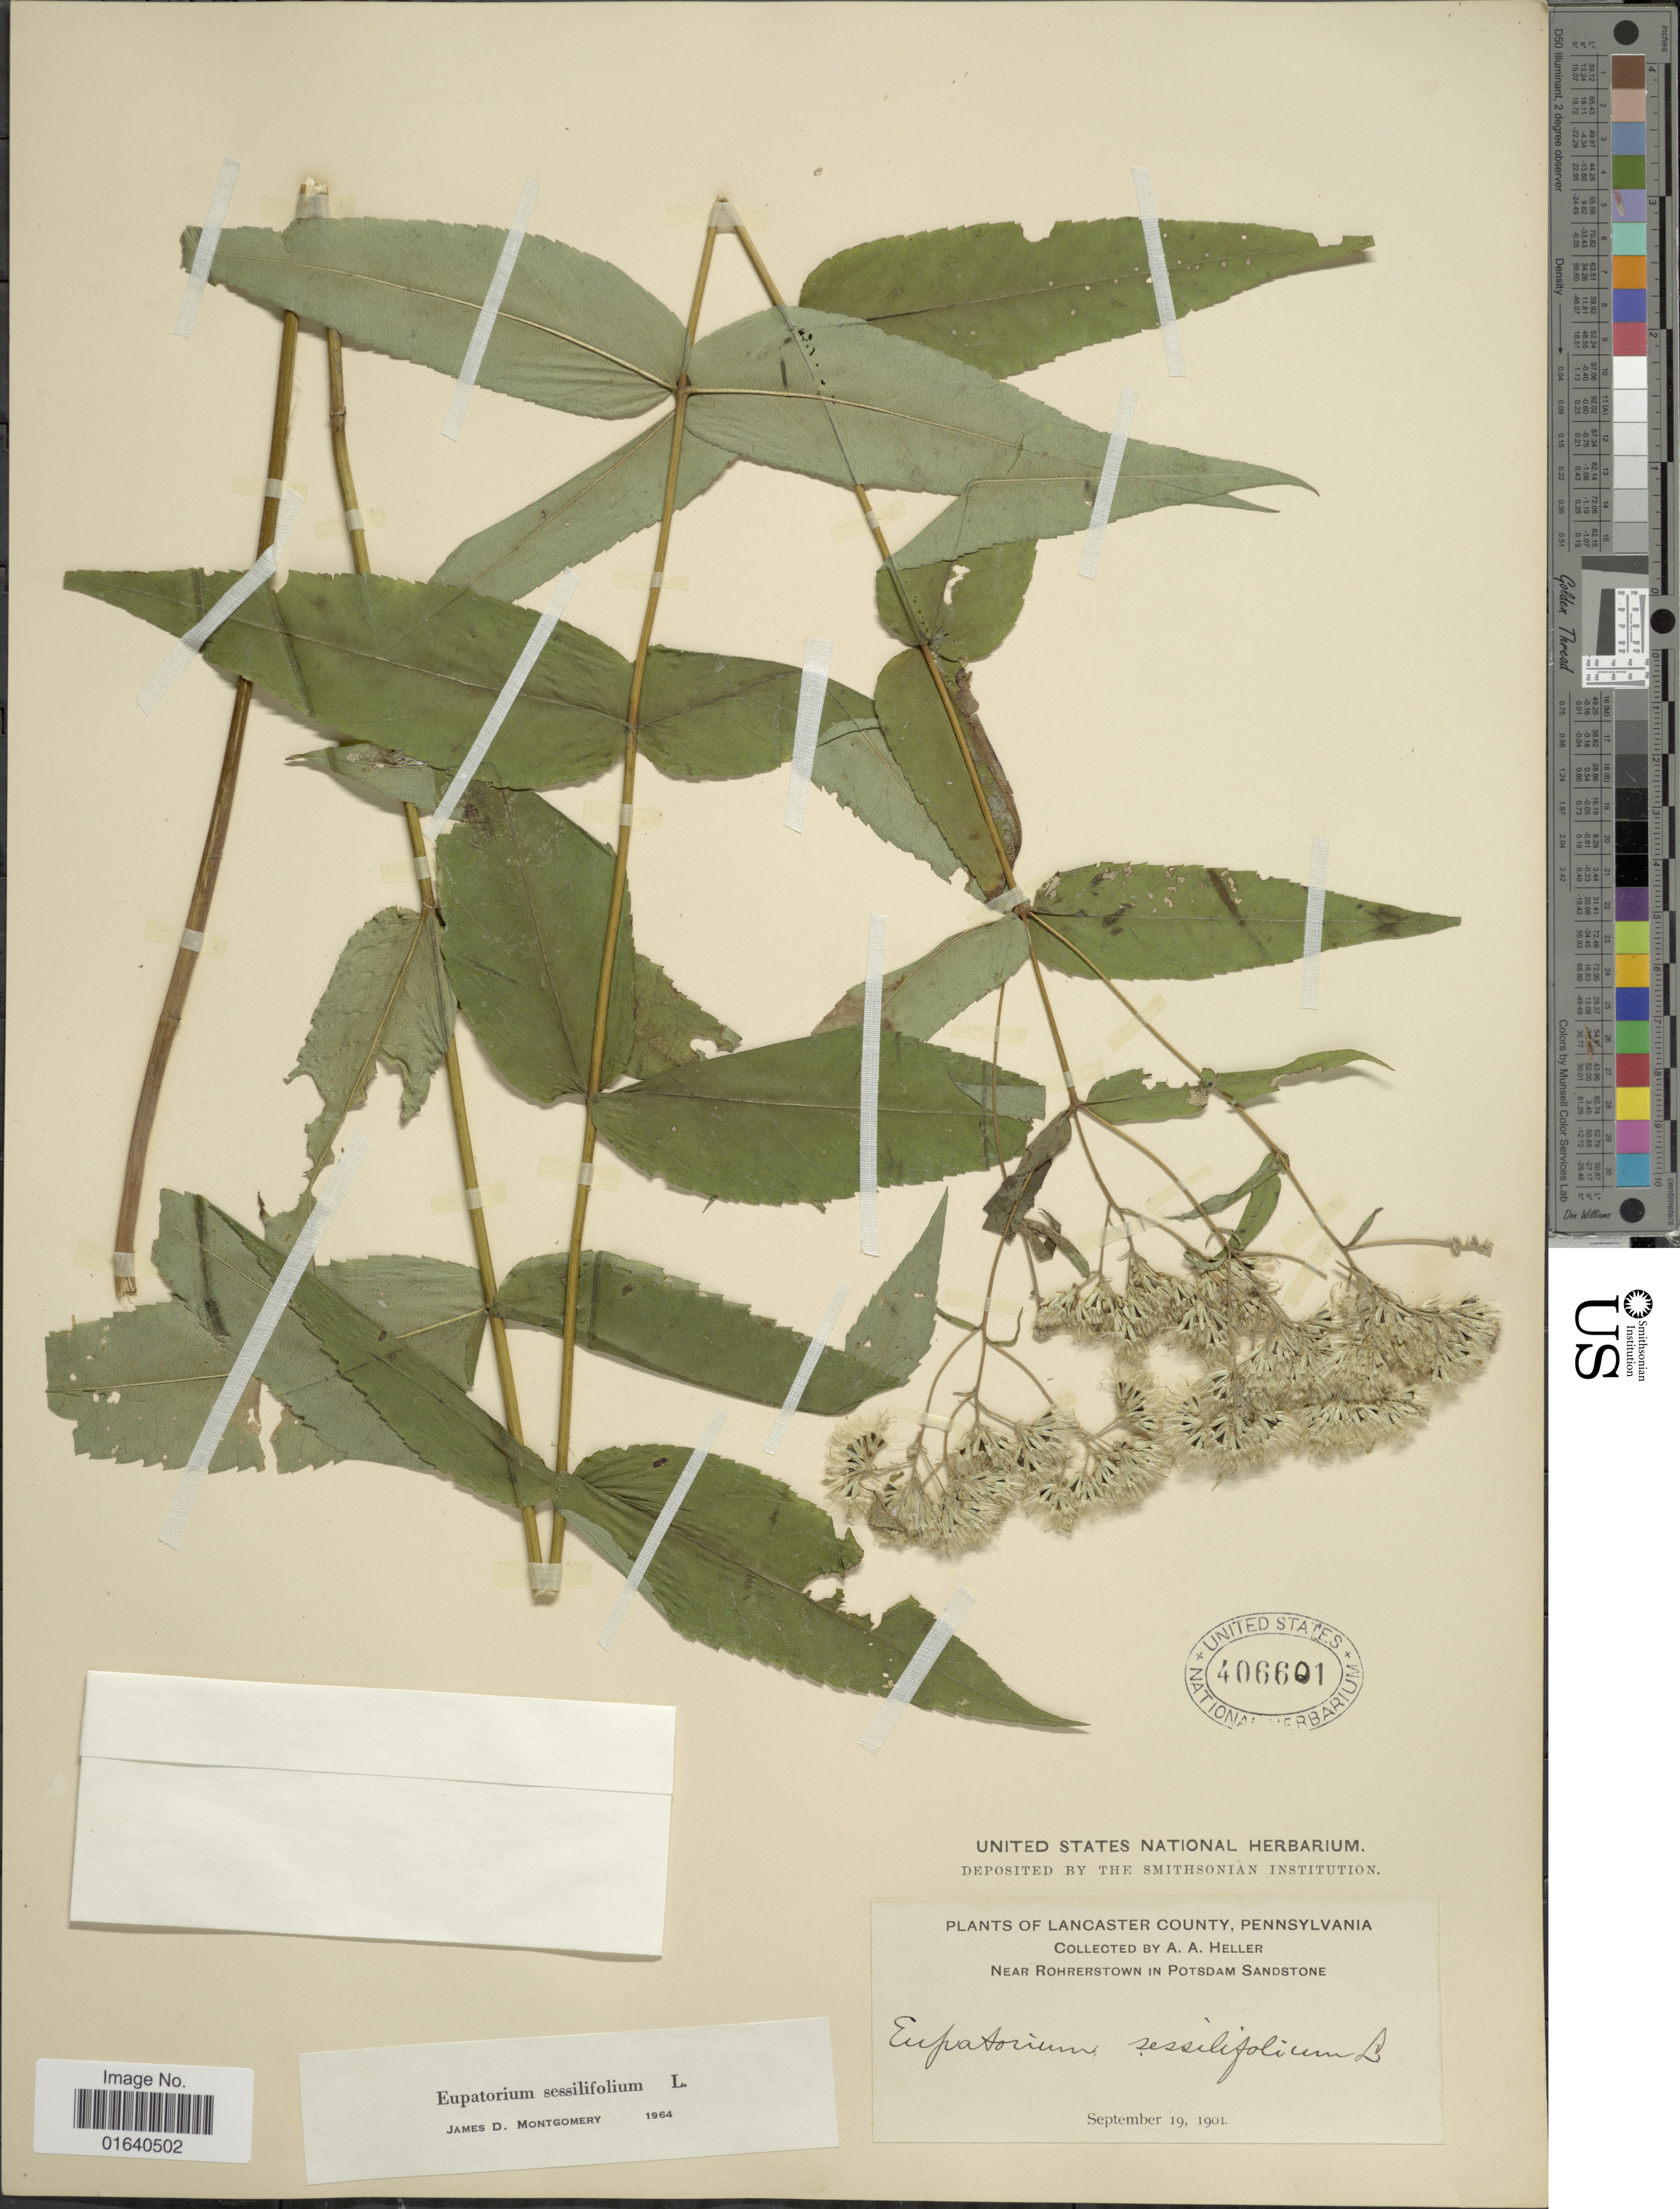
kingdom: Plantae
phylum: Tracheophyta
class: Magnoliopsida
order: Asterales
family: Asteraceae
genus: Eupatorium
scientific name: Eupatorium sessilifolium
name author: L.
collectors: A. A. Heller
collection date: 1901-09-19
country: United States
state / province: Pennsylvania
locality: Lancasaret County, Near Rohrerstown in Potsdam Sandstone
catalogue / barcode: US 406601